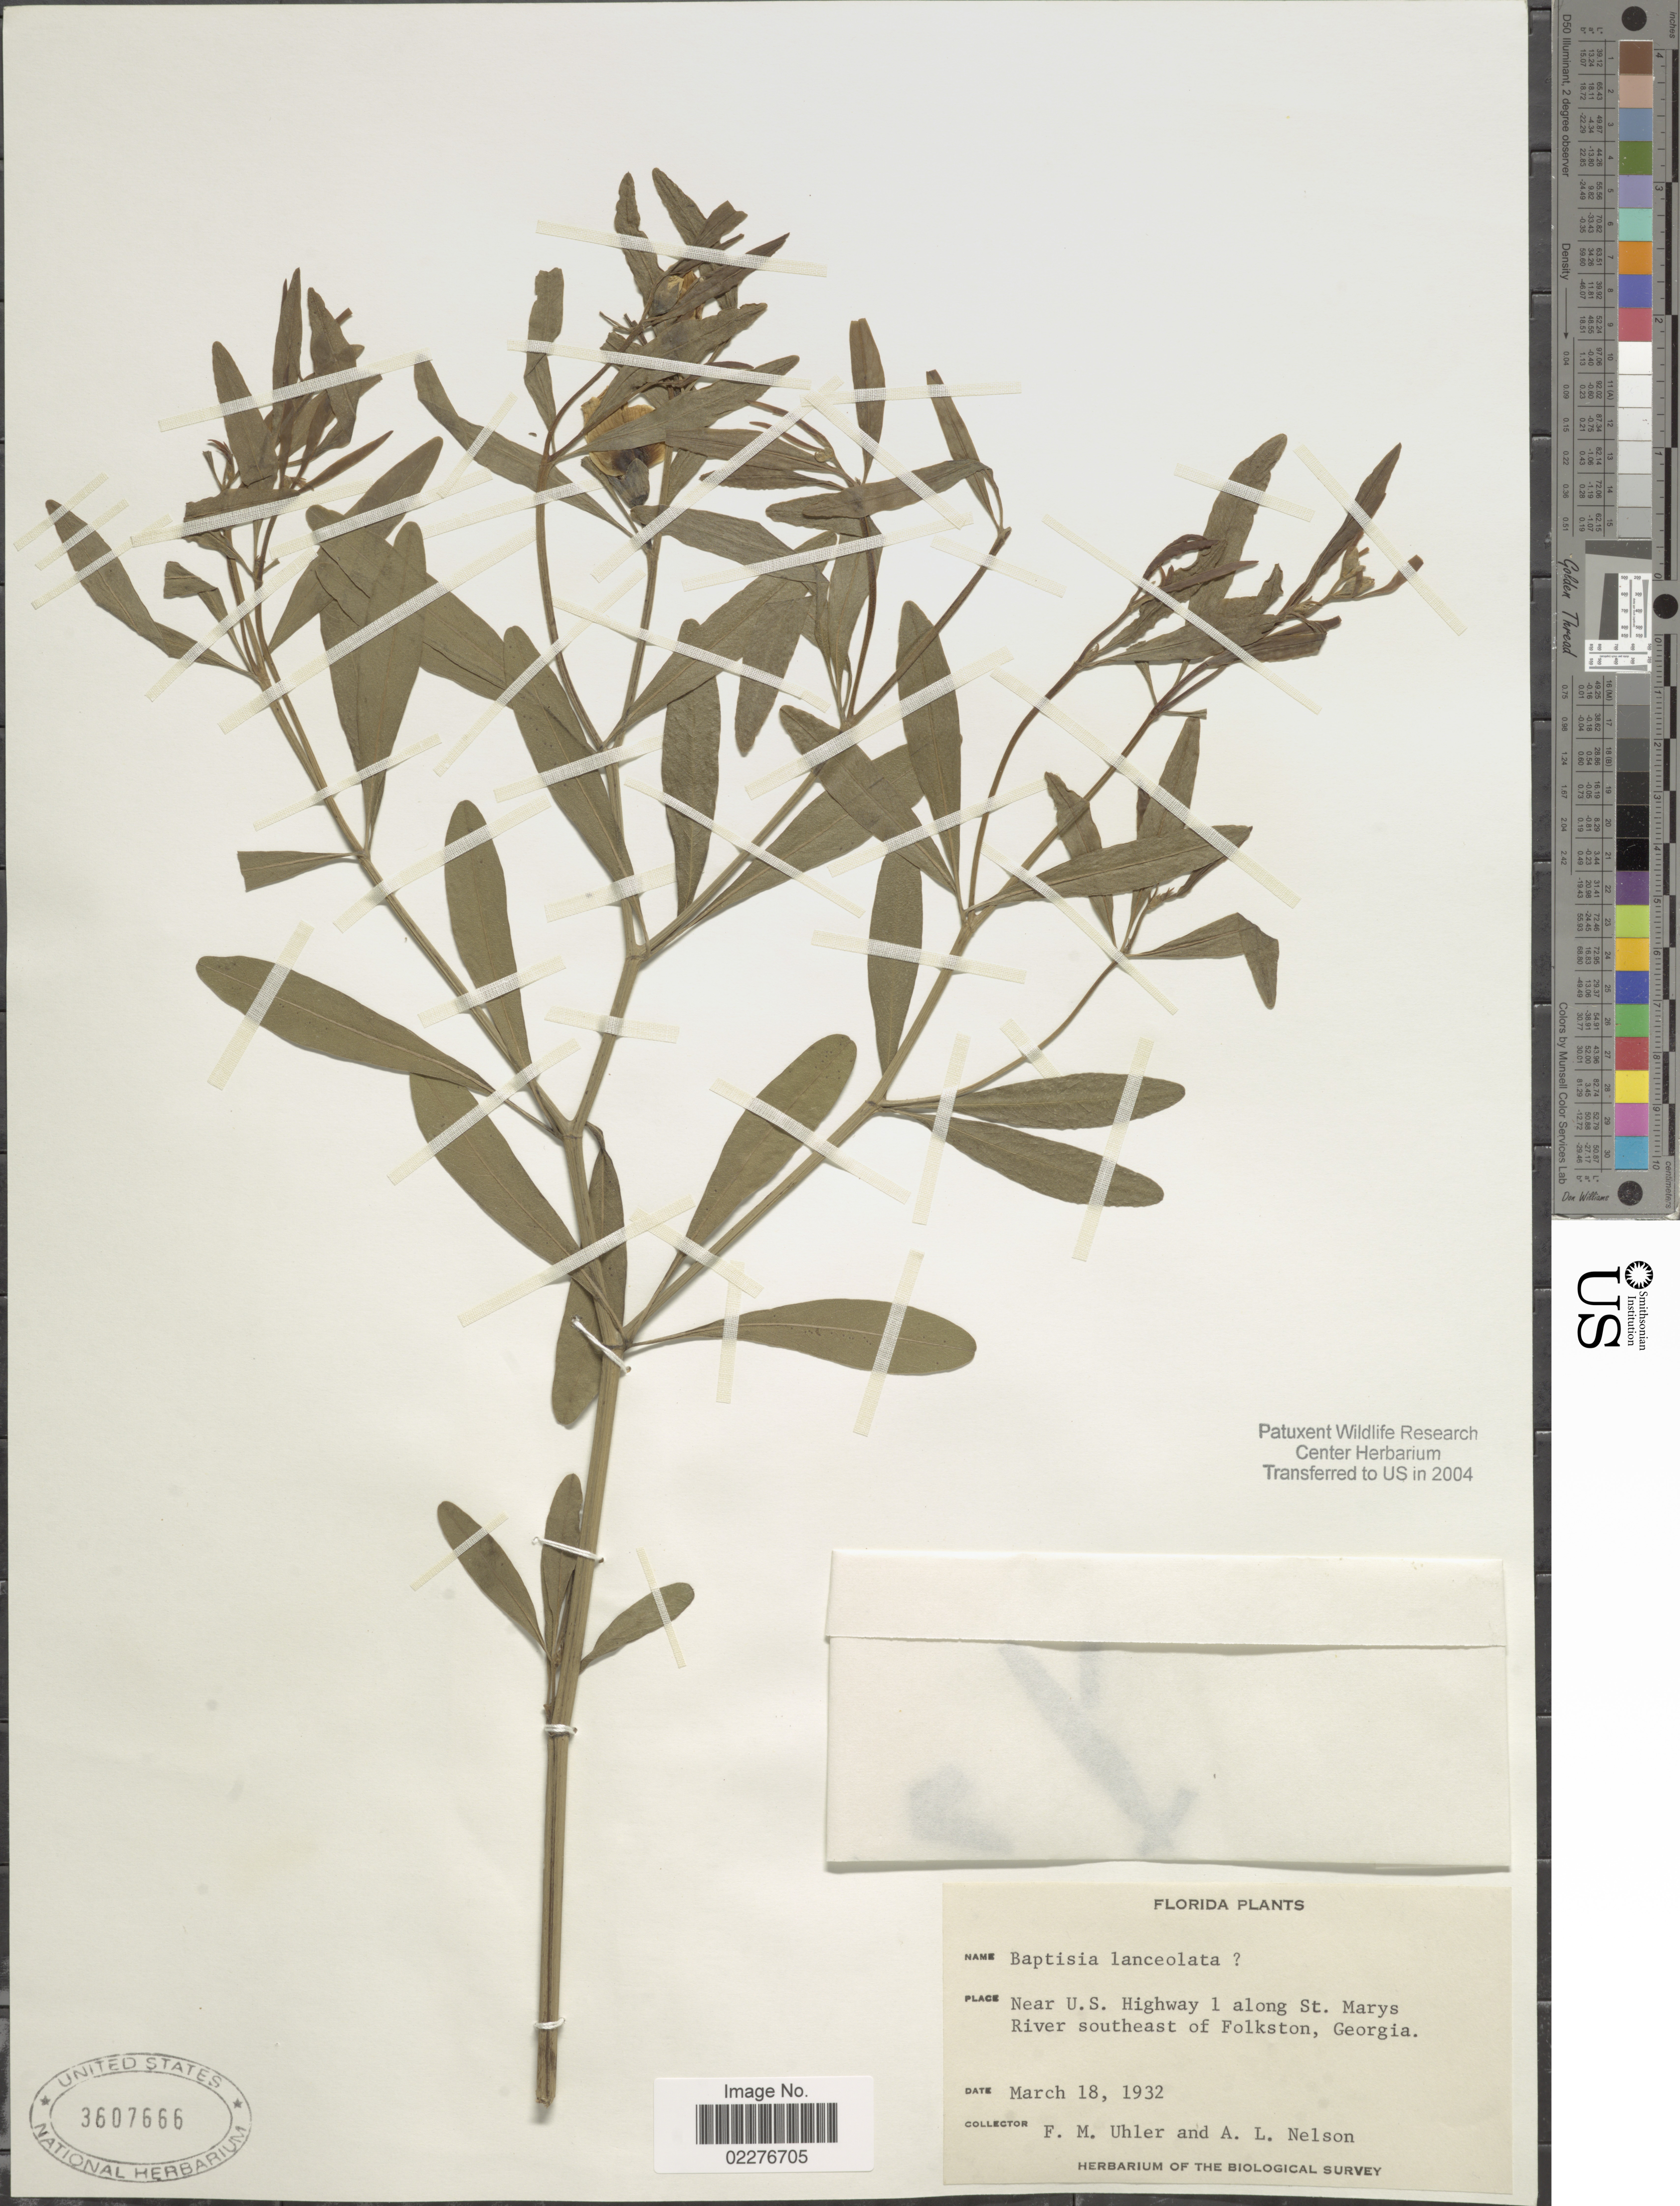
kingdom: Plantae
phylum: Tracheophyta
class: Magnoliopsida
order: Fabales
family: Fabaceae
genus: Baptisia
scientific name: Baptisia lanceolata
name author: (Walter) Elliott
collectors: F. M. Uhler & A. L. Nelson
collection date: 1932-03-18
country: United States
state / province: Georgia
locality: Near U.S. Highway 1 along St Marys River southeast of Folkston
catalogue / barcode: US 3607666